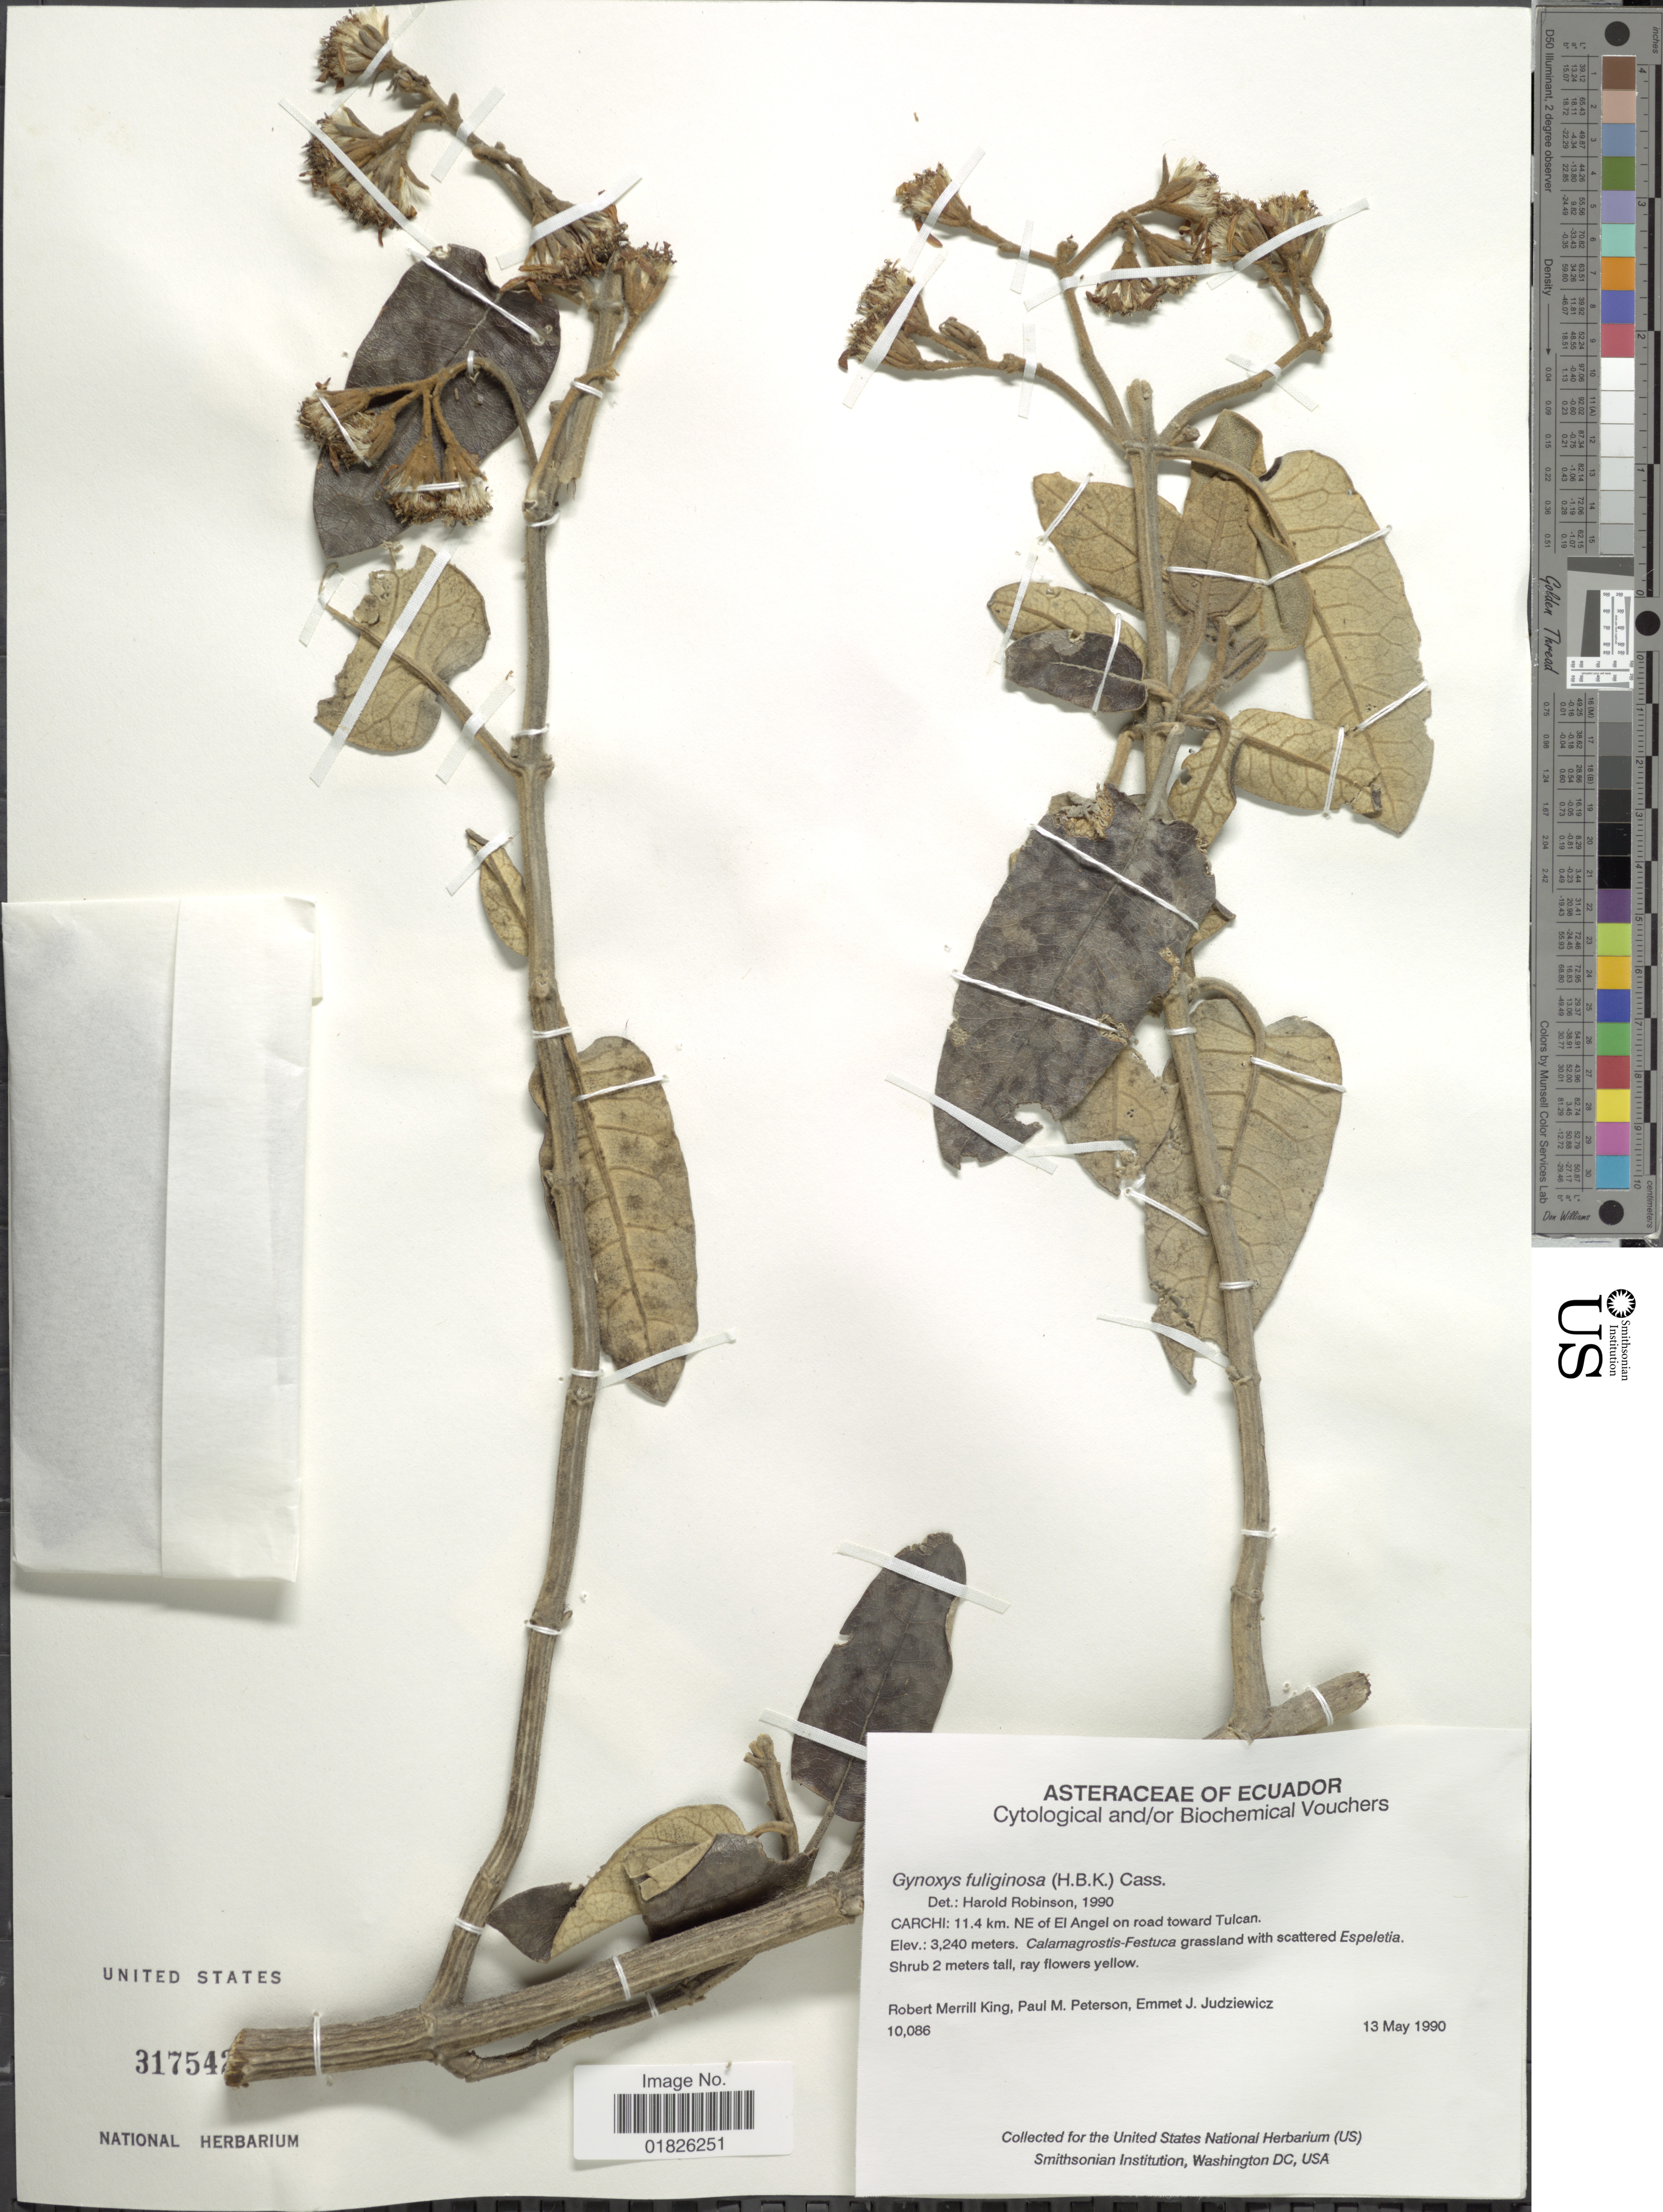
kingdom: Plantae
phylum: Tracheophyta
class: Magnoliopsida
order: Asterales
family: Asteraceae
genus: Gynoxys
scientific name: Gynoxys fuliginosa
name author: Cass.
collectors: R. M. King, P. M. Peterson & E. J. Judziewicz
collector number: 10086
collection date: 1990-05-13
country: Ecuador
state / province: Carchi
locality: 11.4 km NE of El Angel on road toward Tulcan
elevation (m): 3240